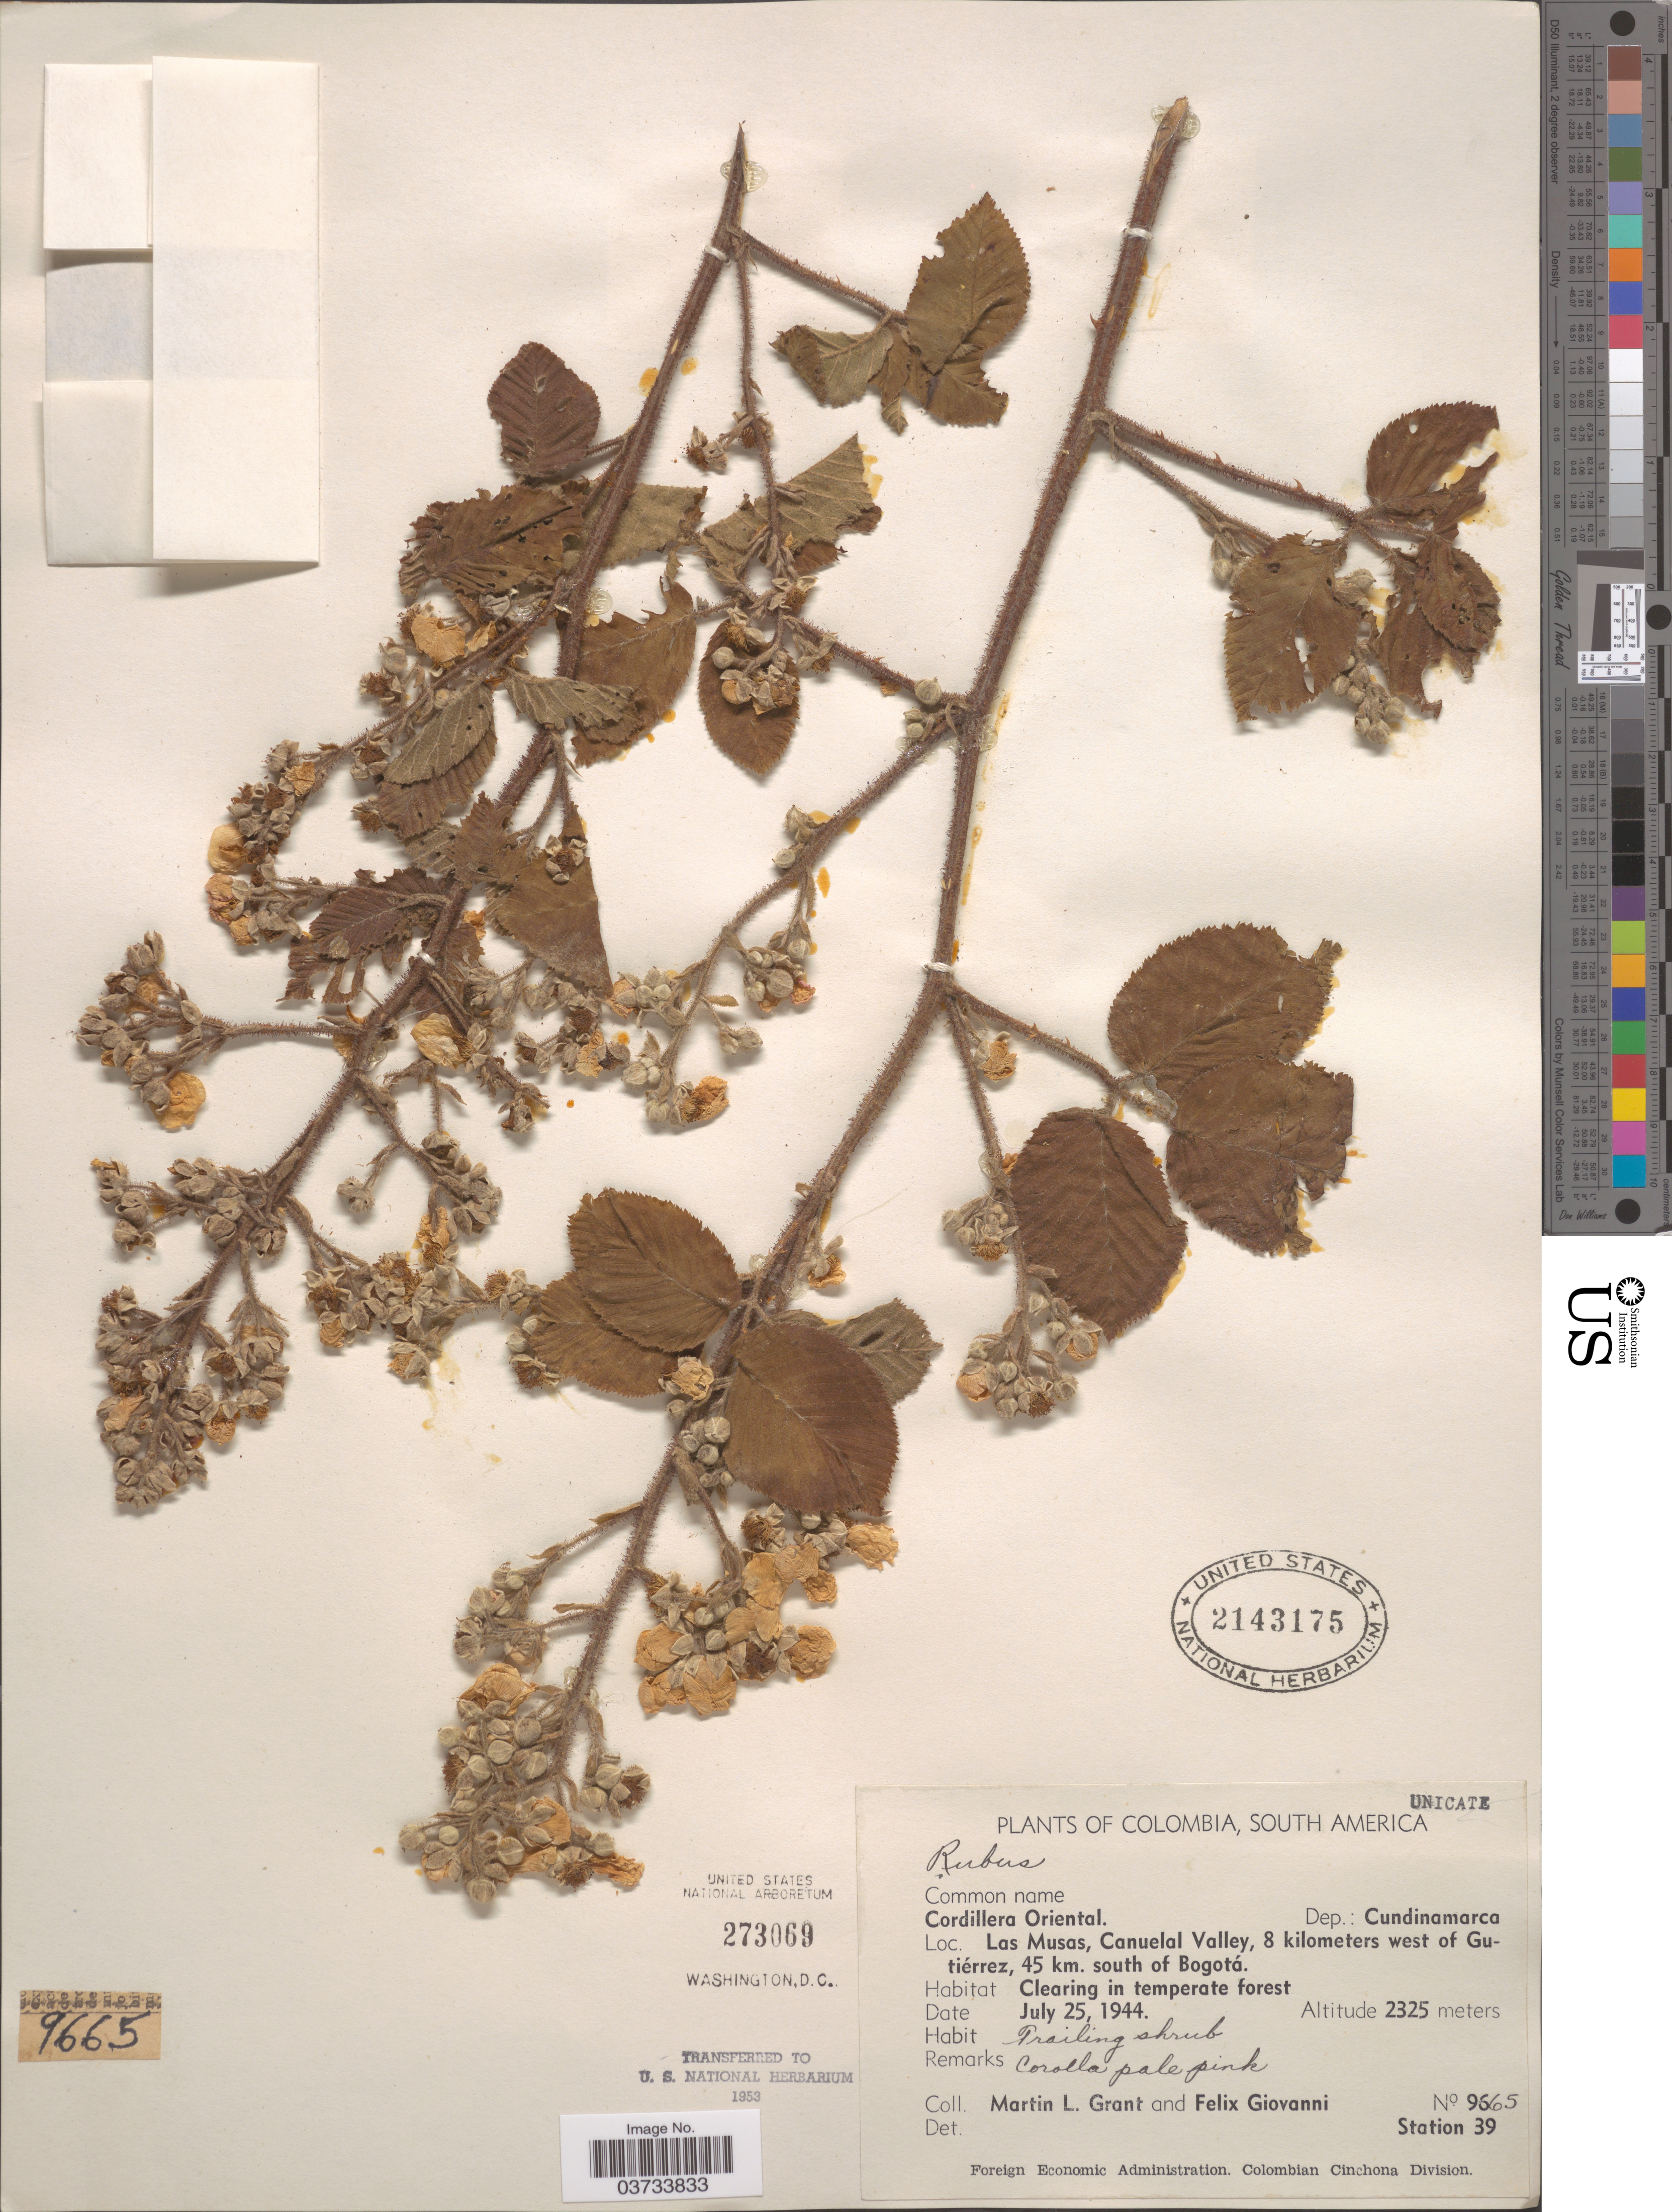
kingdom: Plantae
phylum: Tracheophyta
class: Magnoliopsida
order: Rosales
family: Rosaceae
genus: Rubus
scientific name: Rubus sp.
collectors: M. L. Grant & F. Giovanni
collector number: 9665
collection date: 1944-07-25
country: Colombia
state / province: Cundinamarca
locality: Cordillera Oriental. Dep.: Cundinamarca. Las Musas, Canuelal Valley, 8 kilometers west of Gutiérrez, 45 km. south of Bogotá. Station 39.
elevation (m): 2325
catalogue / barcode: US 2143175